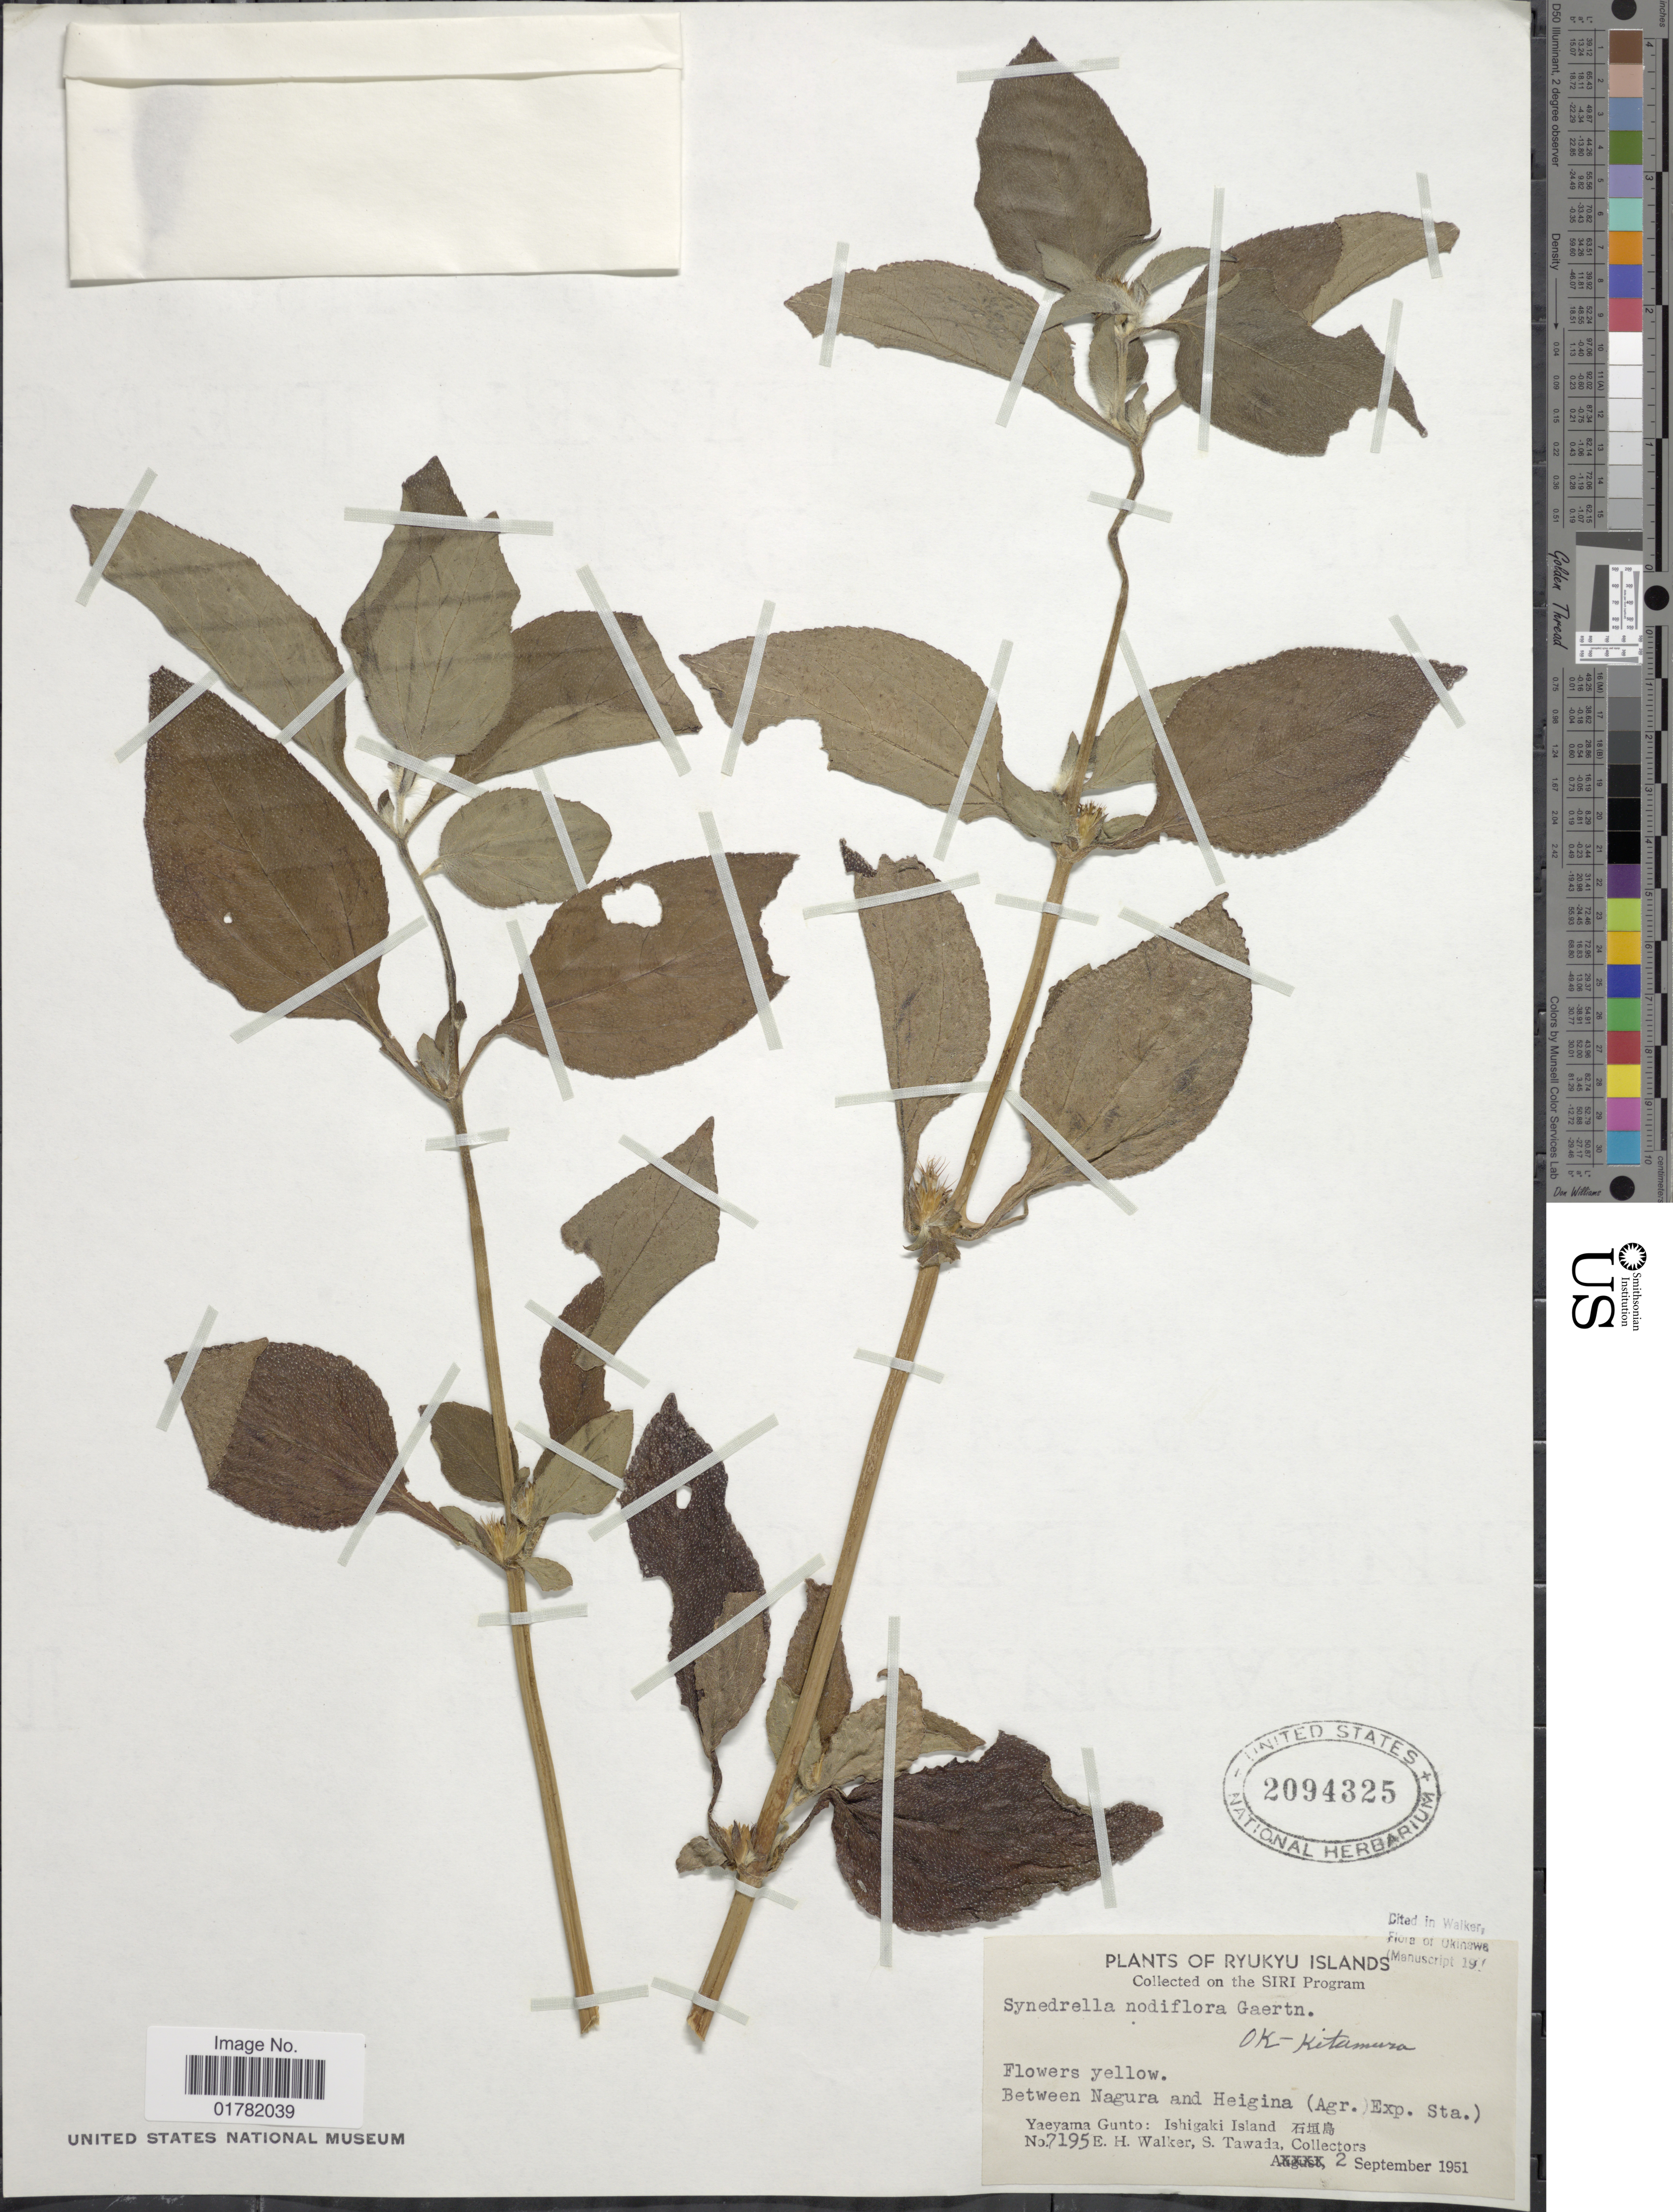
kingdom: Plantae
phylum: Tracheophyta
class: Magnoliopsida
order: Asterales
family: Asteraceae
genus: Synedrella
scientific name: Synedrella nodiflora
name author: (L.) Gaertn.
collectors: E. H. Walker & S. Tawada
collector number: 7195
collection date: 1951-09-02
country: Japan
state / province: Okinawa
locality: Ryukyu Islands, between Nagura and Heigina (Agr.) Exp. Sta.) Yaeyama Gunto: Ishigaki Island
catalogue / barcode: US 2094325